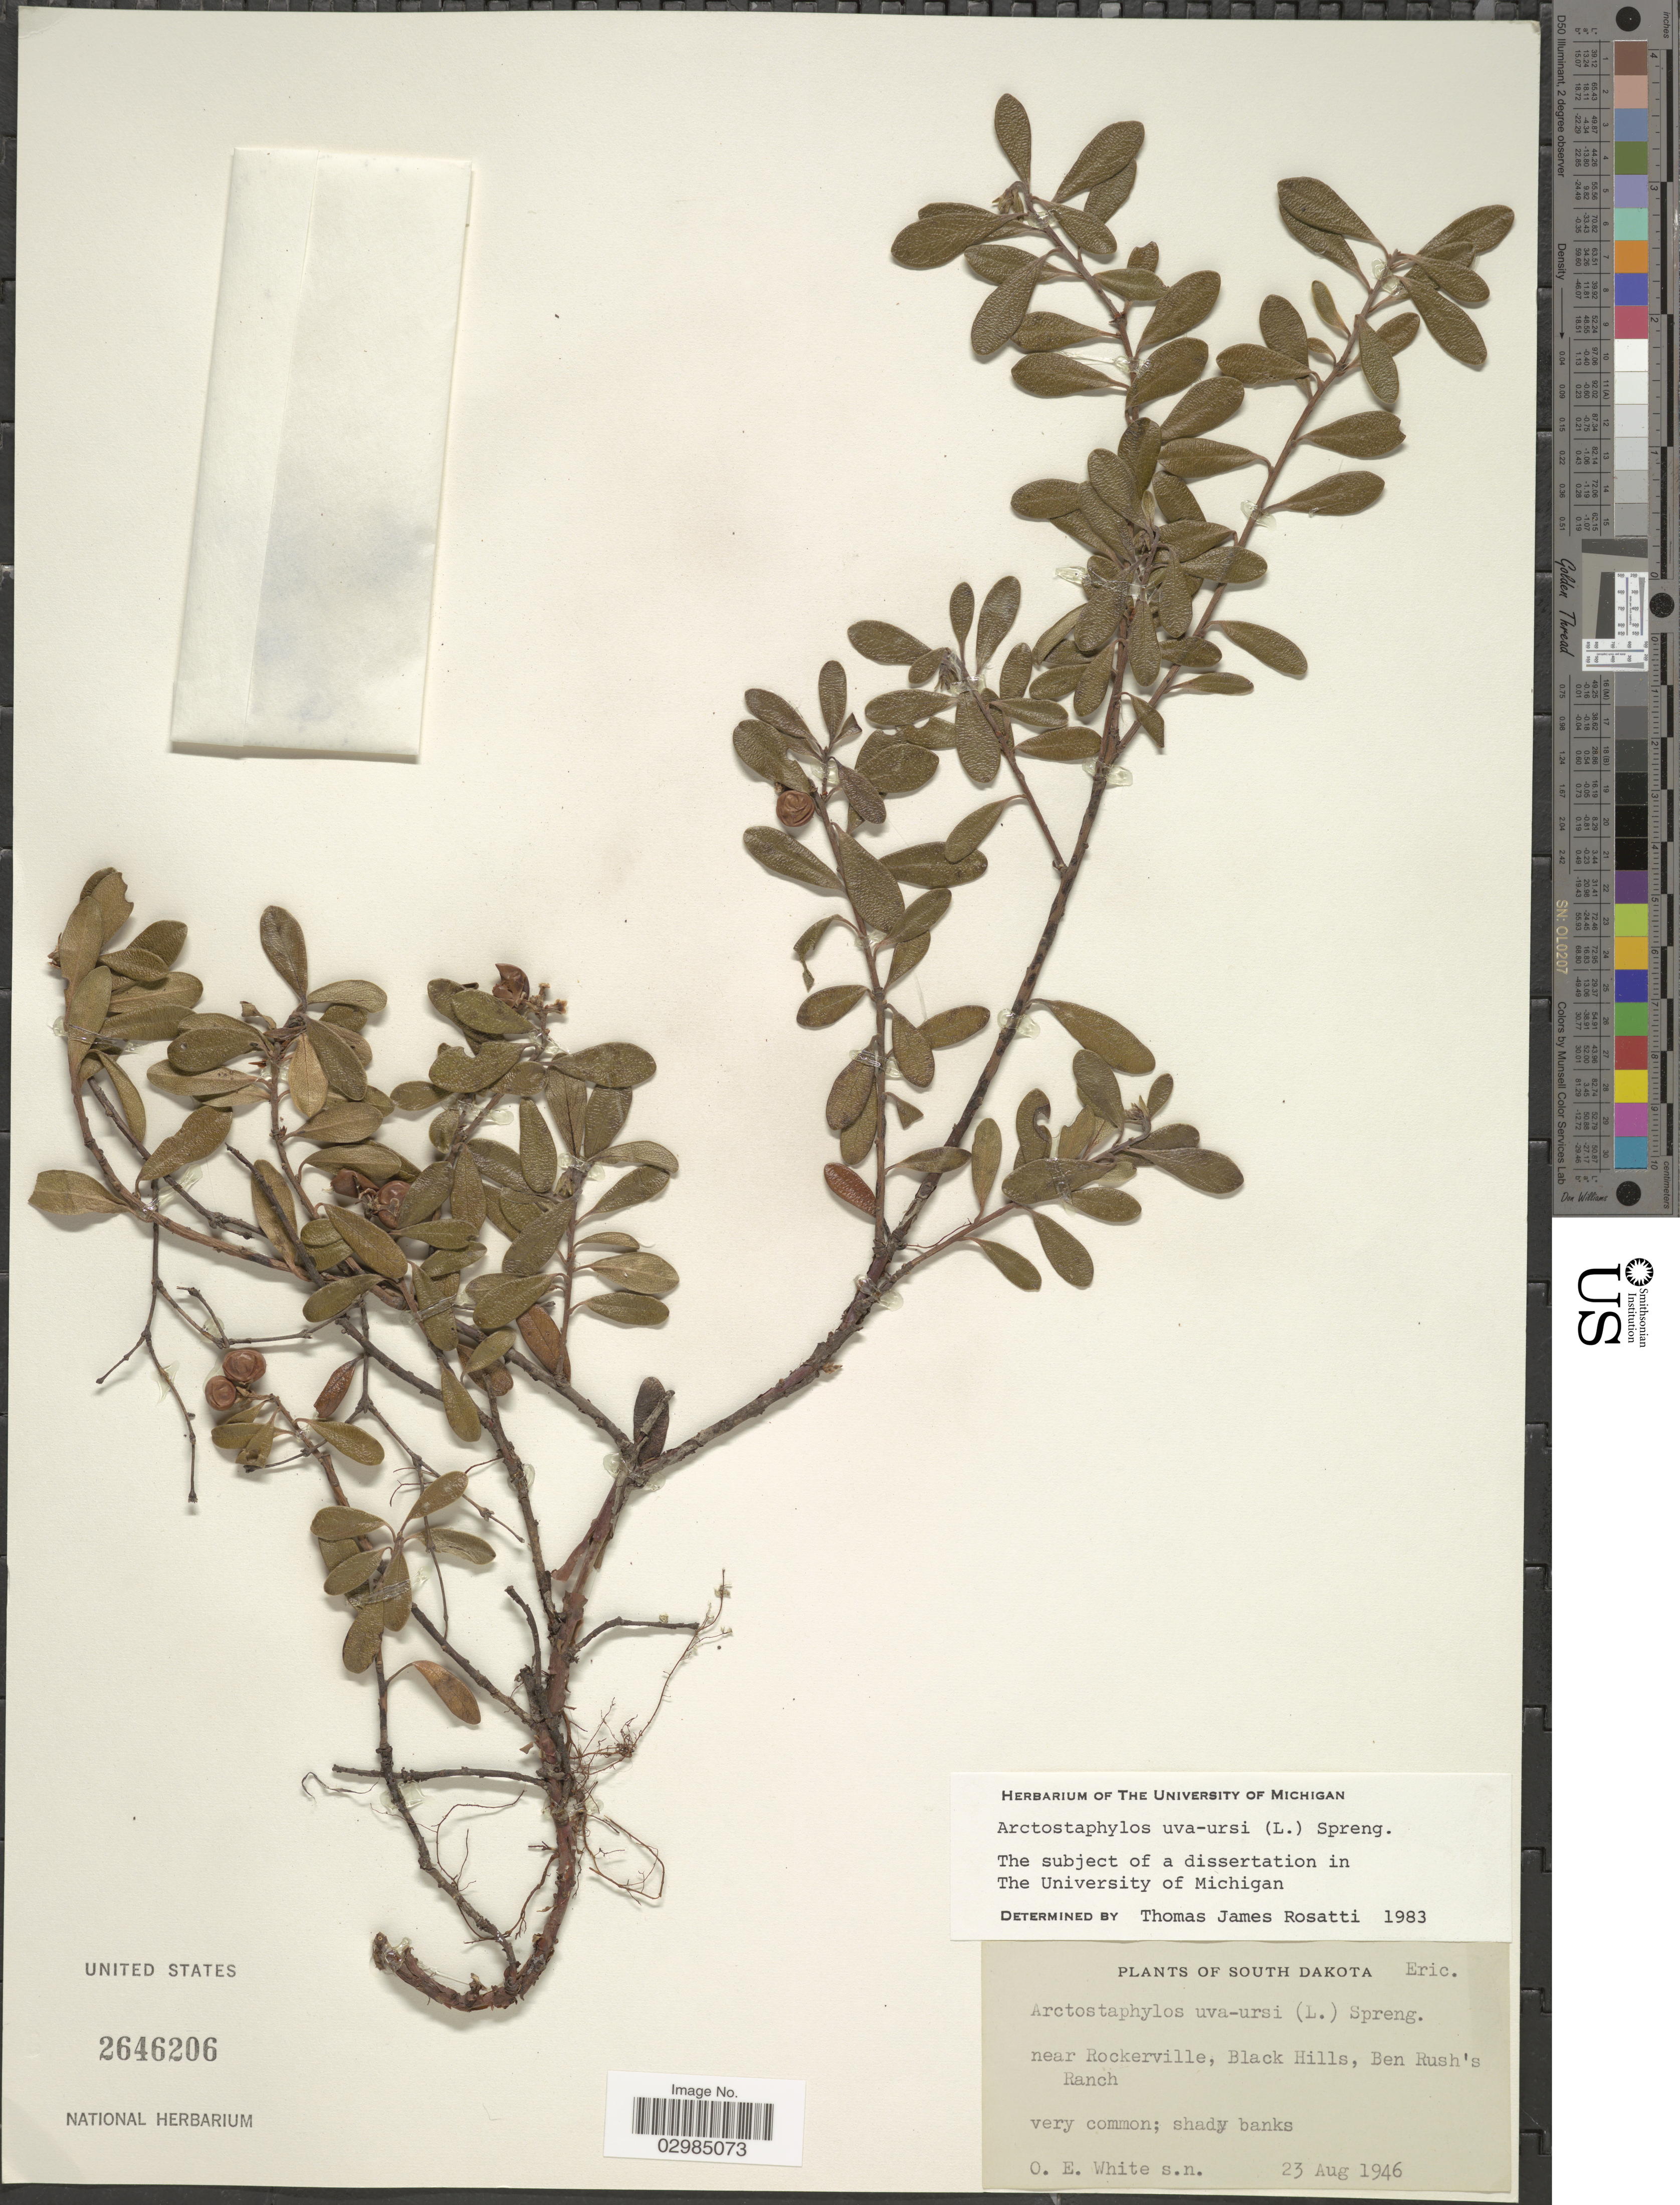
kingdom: Plantae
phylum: Tracheophyta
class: Magnoliopsida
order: Ericales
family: Ericaceae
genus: Arctostaphylos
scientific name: Arctostaphylos uva-ursi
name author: (L.) Spreng.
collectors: O. E. White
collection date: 1946-08-23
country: United States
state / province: South Dakota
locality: Near Rockerville, Black Hills, Ben Rush's Ranch.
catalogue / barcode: US 2646206